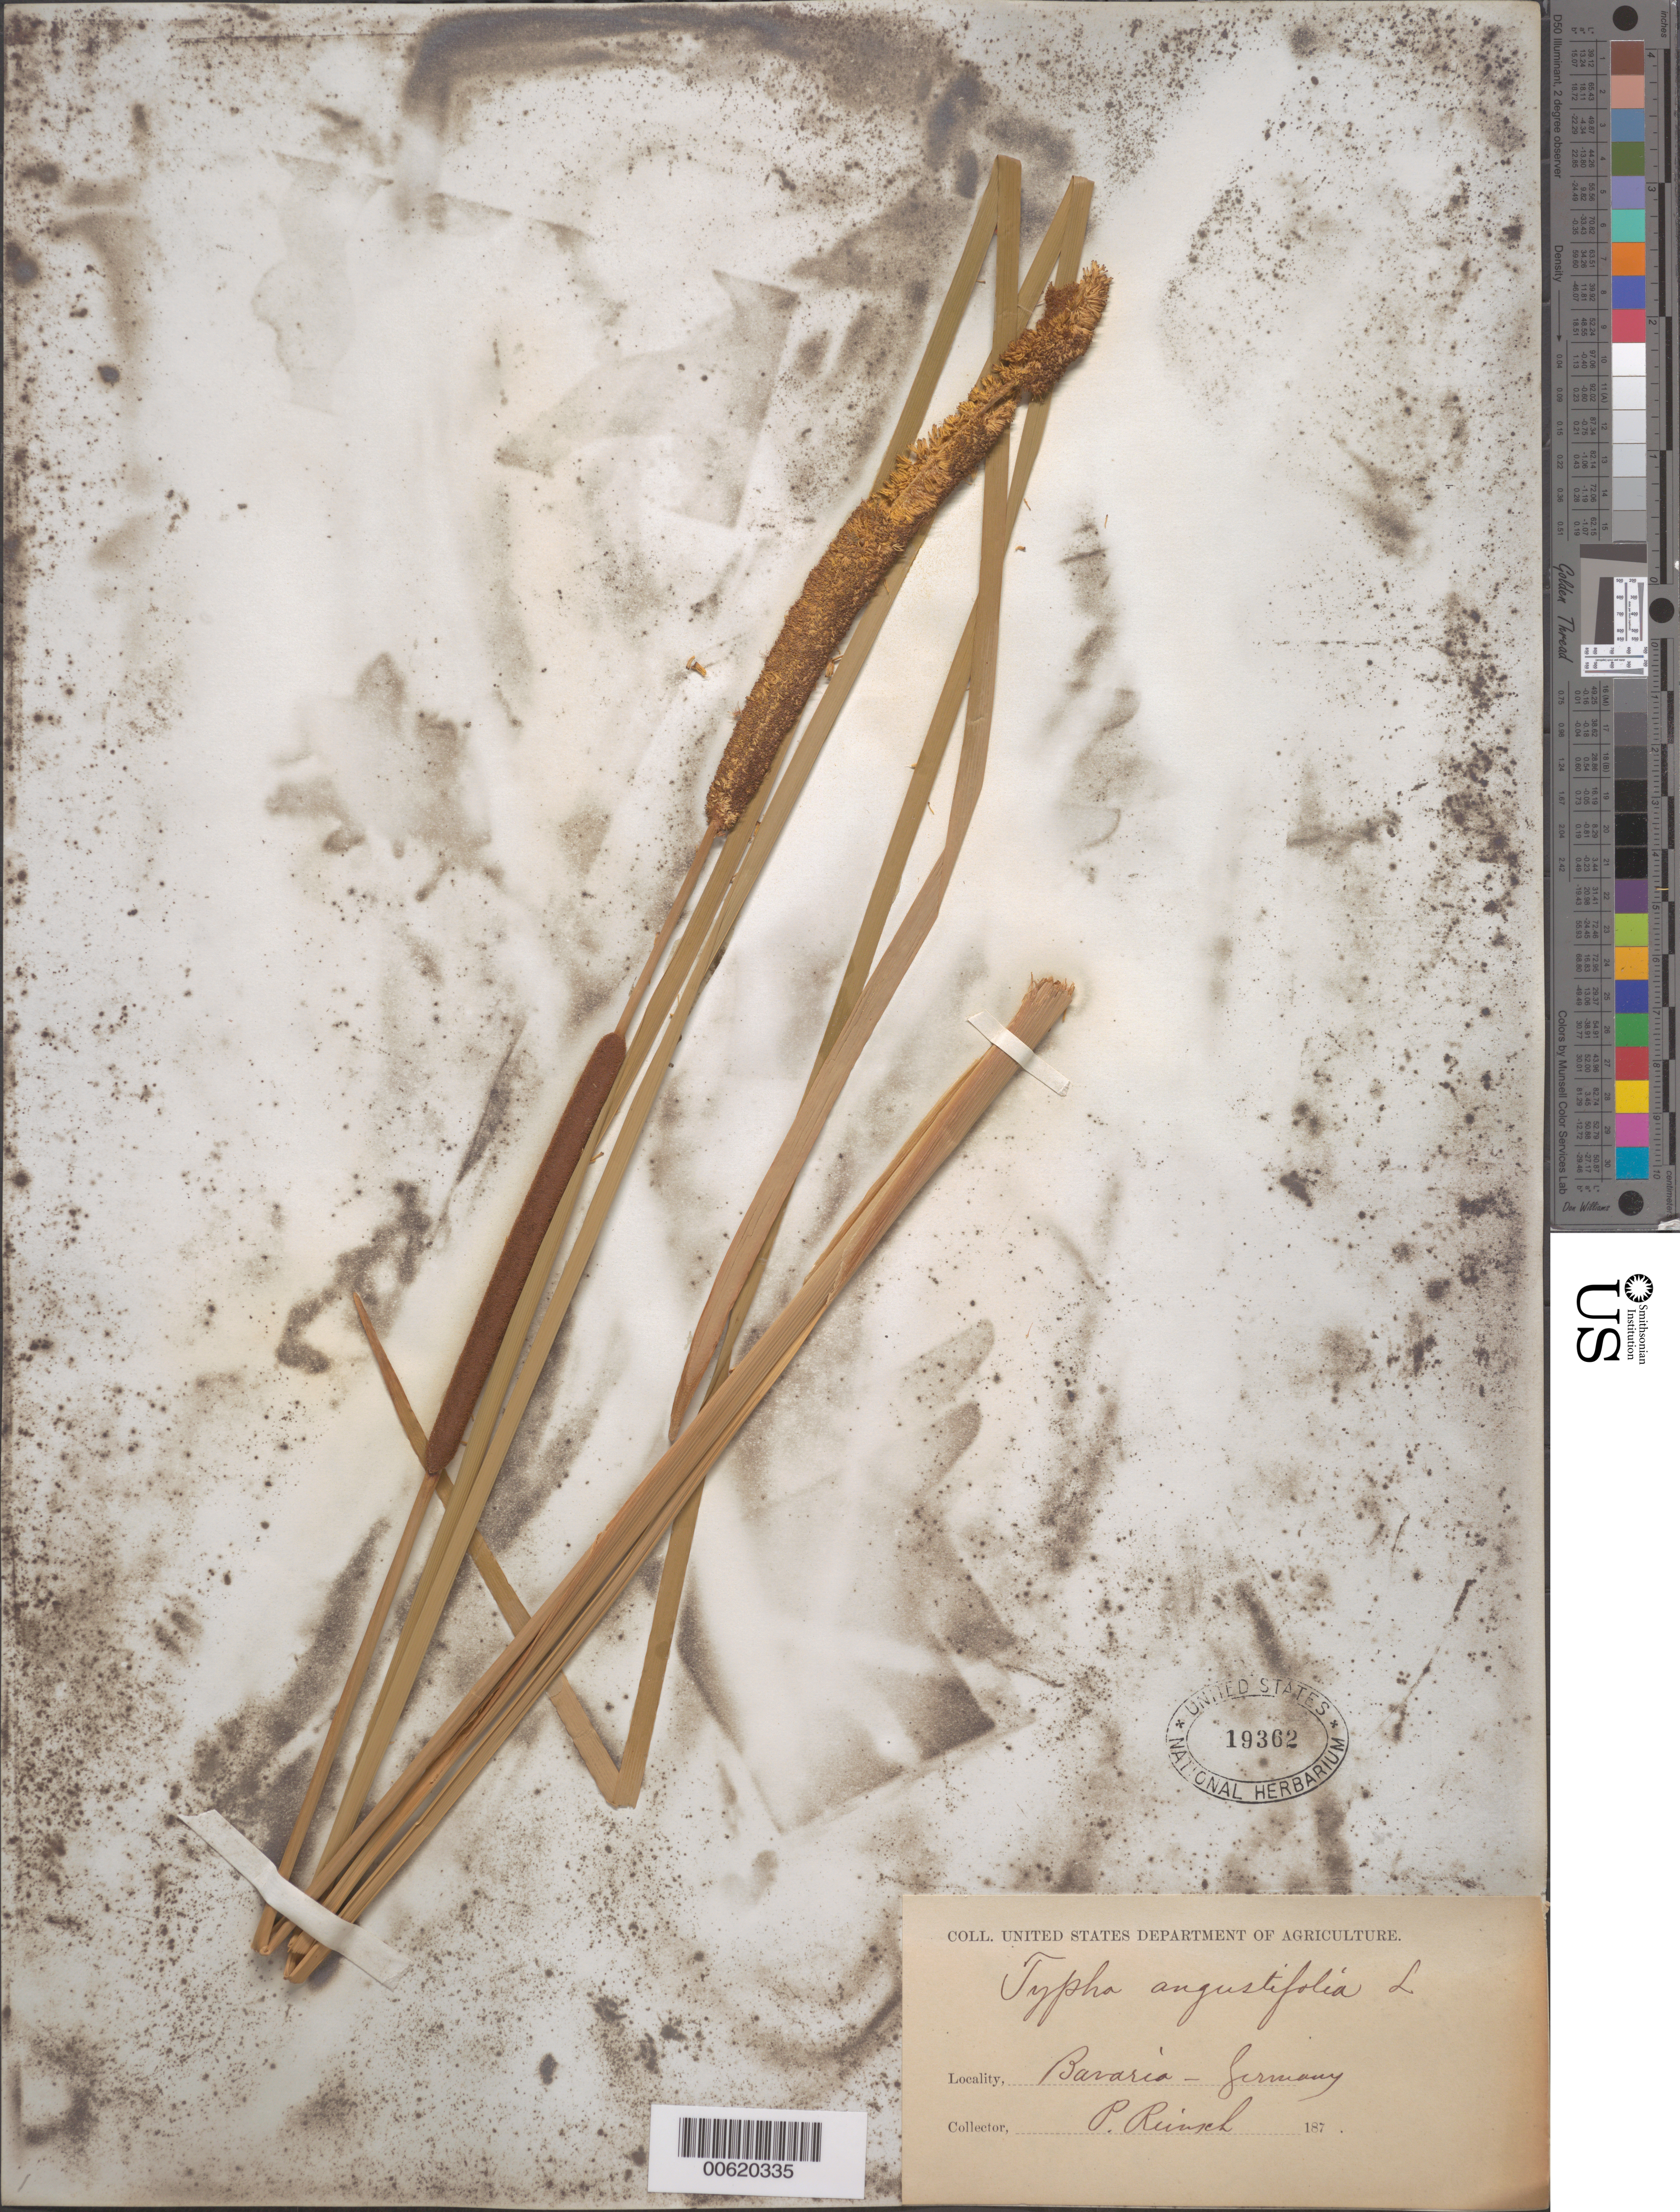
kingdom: Plantae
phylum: Tracheophyta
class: Liliopsida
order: Poales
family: Typhaceae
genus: Typha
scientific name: Typha angustifolia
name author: L.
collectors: R. Reinch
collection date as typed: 187-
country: Germany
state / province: Bayern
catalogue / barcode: US 19362